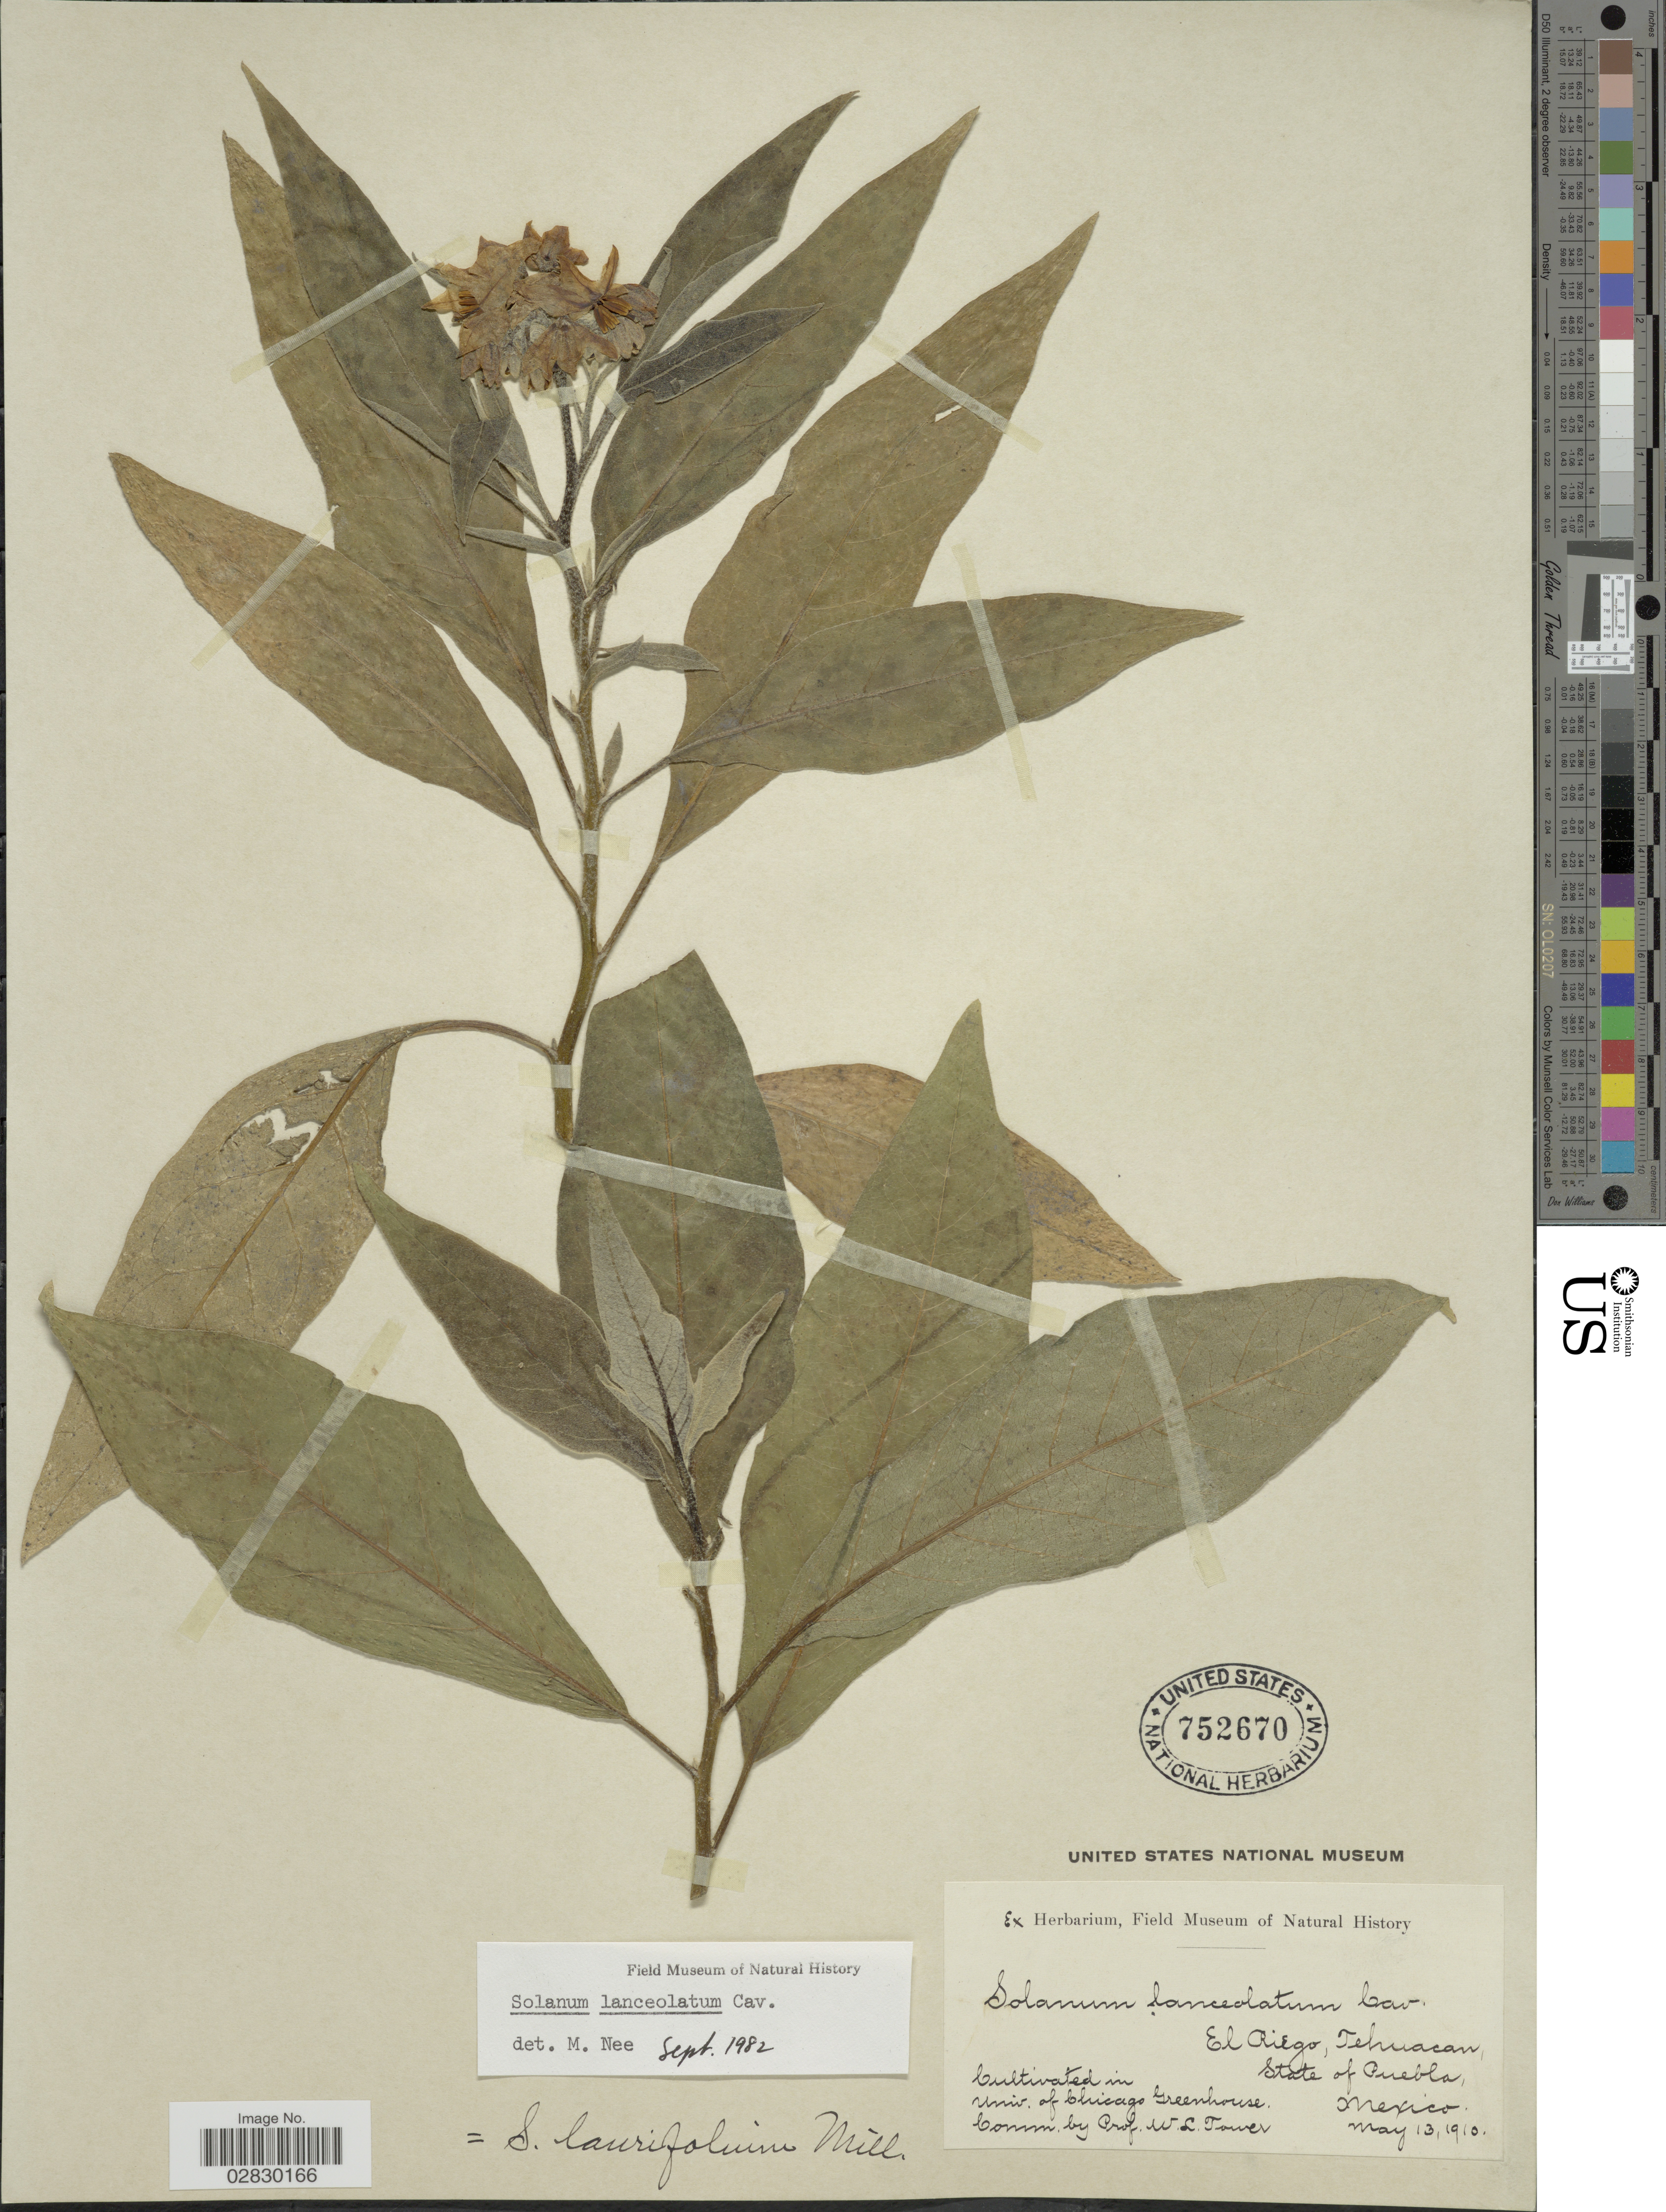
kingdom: Plantae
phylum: Tracheophyta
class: Magnoliopsida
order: Solanales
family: Solanaceae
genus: Solanum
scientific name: Solanum lanceolatum Berthault, nom. illeg.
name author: Berthault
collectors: Ex herb. Field Museum of Natural History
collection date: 1910-05-13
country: United States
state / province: Illinois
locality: Cultivated in Univ. of Chicago Greenhouse.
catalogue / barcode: US 752670